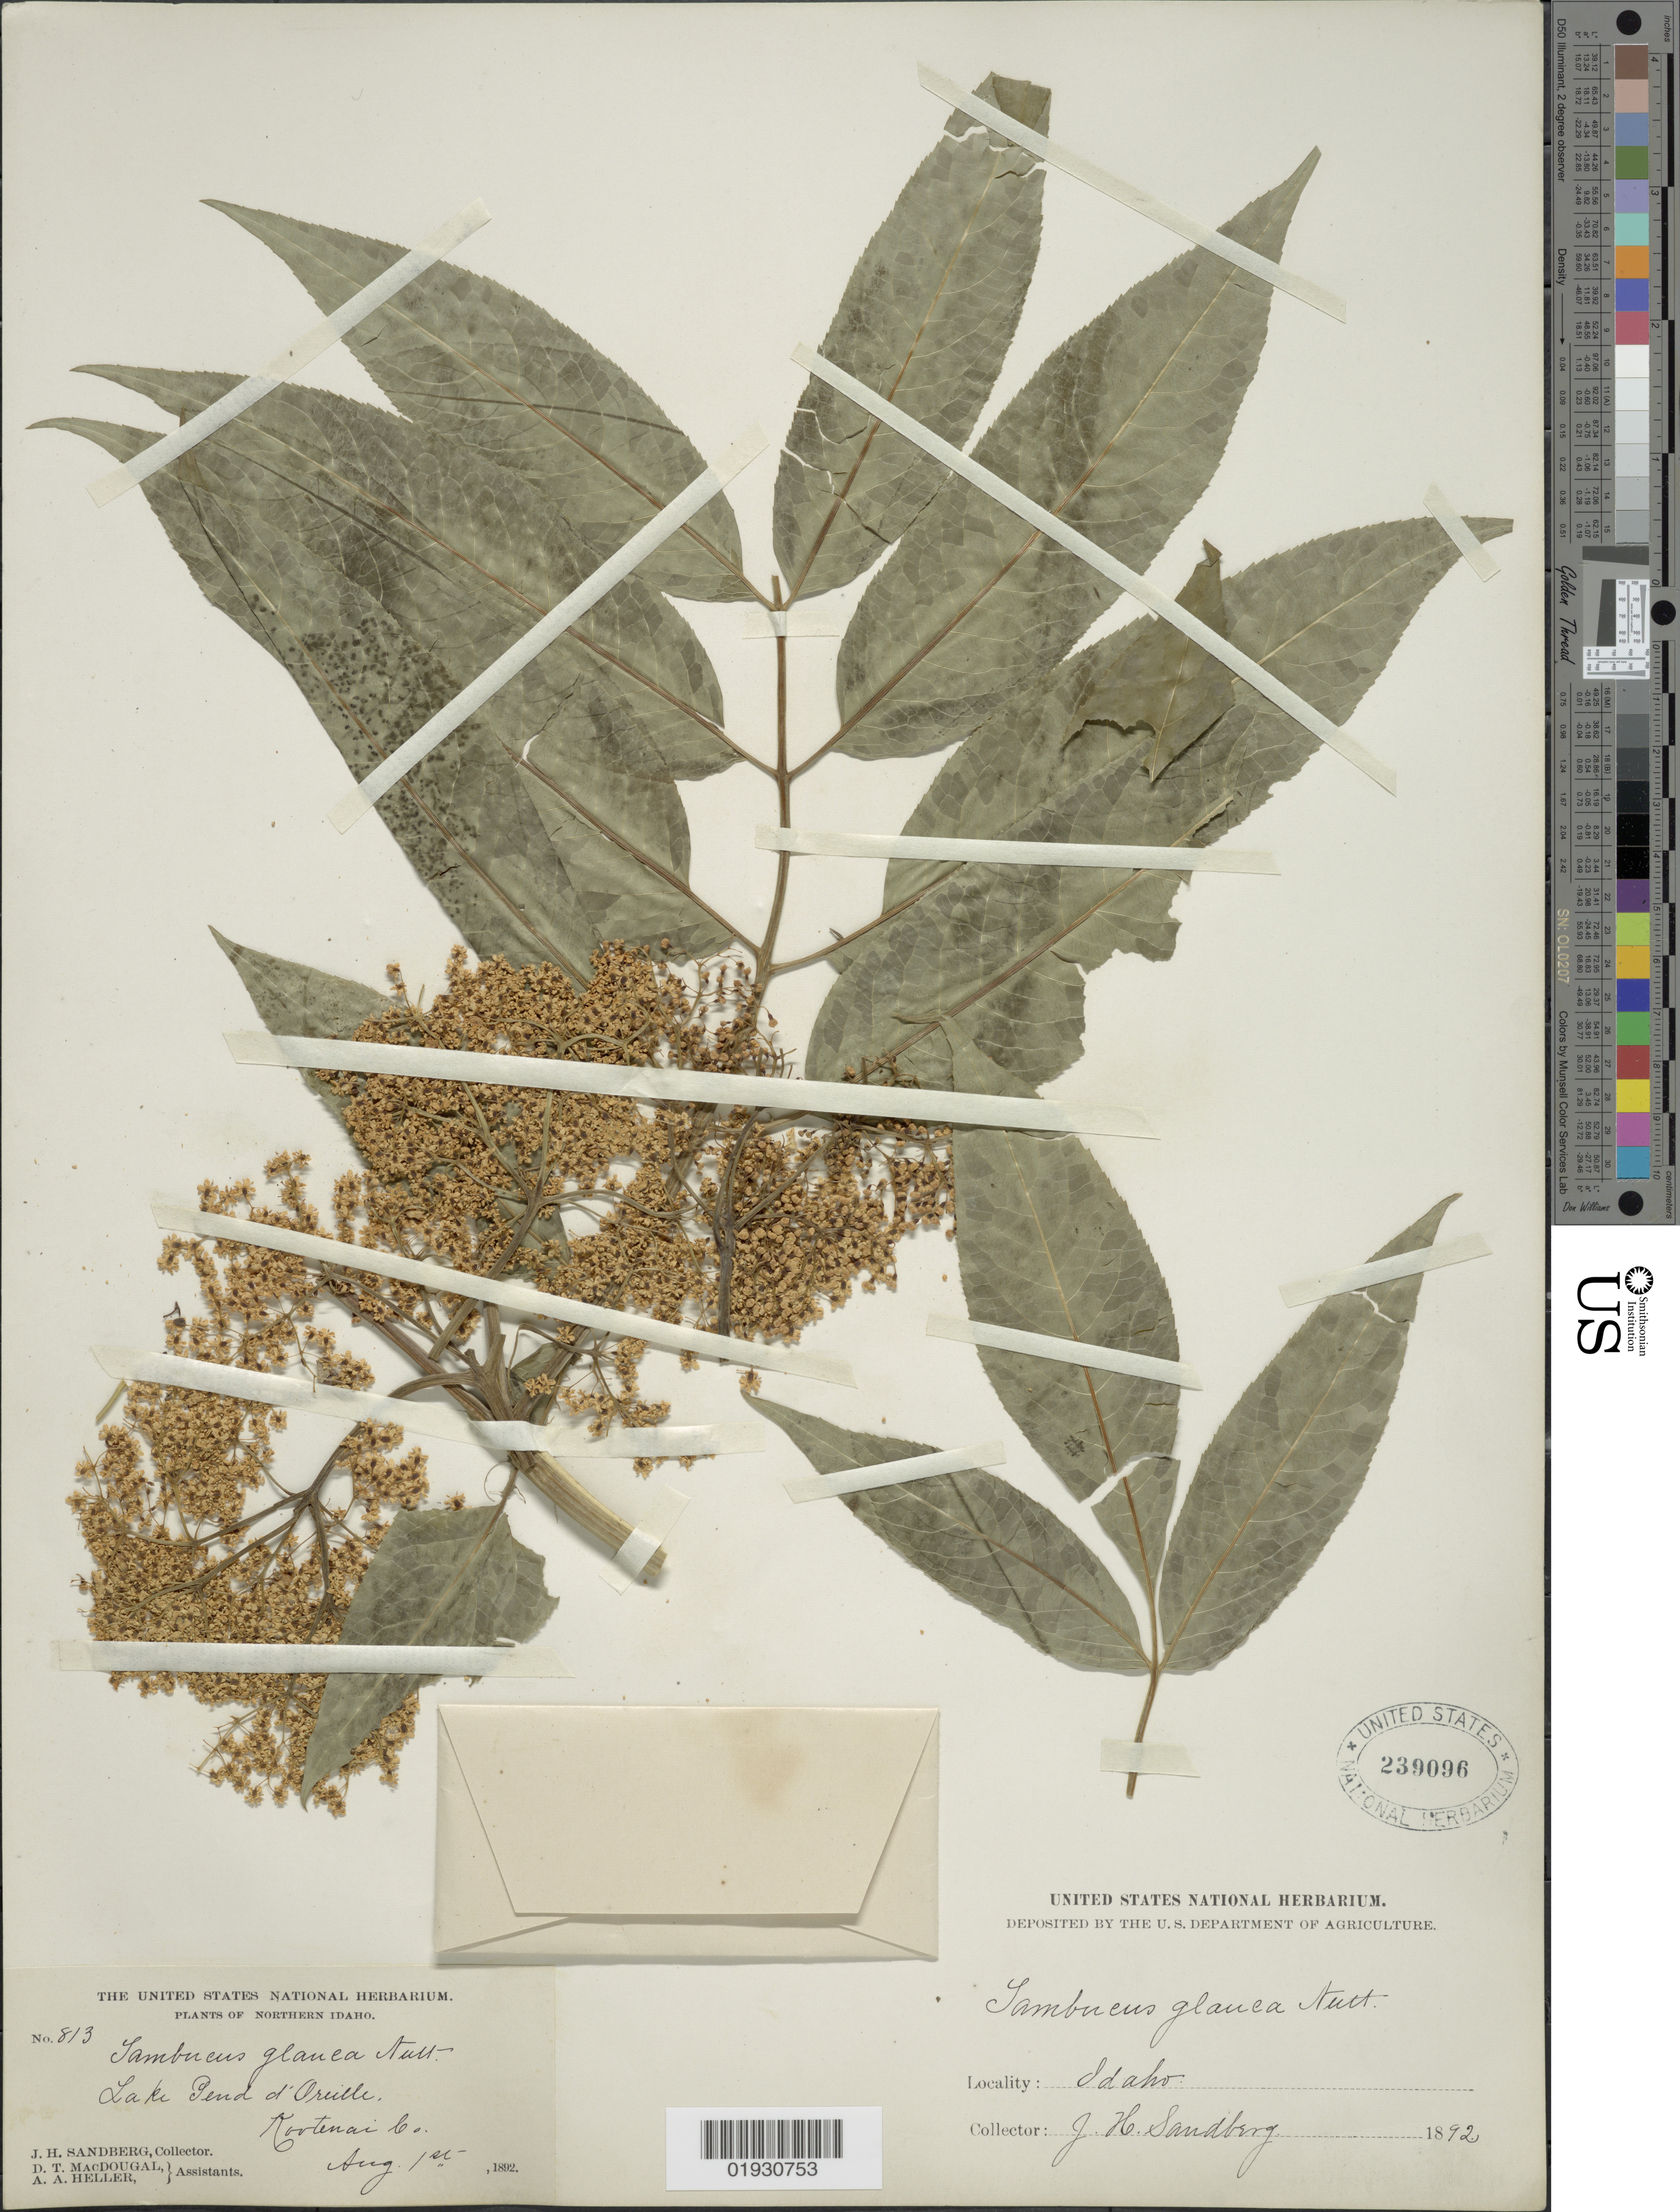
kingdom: Plantae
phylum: Tracheophyta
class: Magnoliopsida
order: Dipsacales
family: Viburnaceae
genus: Sambucus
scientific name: Sambucus cerulea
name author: Raf.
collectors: J. H. Sandberg, D. T. MacDougal & A. A. Heller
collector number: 813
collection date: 1892-08-01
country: United States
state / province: Idaho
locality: Northern Idaho, Lake Pend d'Oreille, Kootenai Co.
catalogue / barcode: US 239096